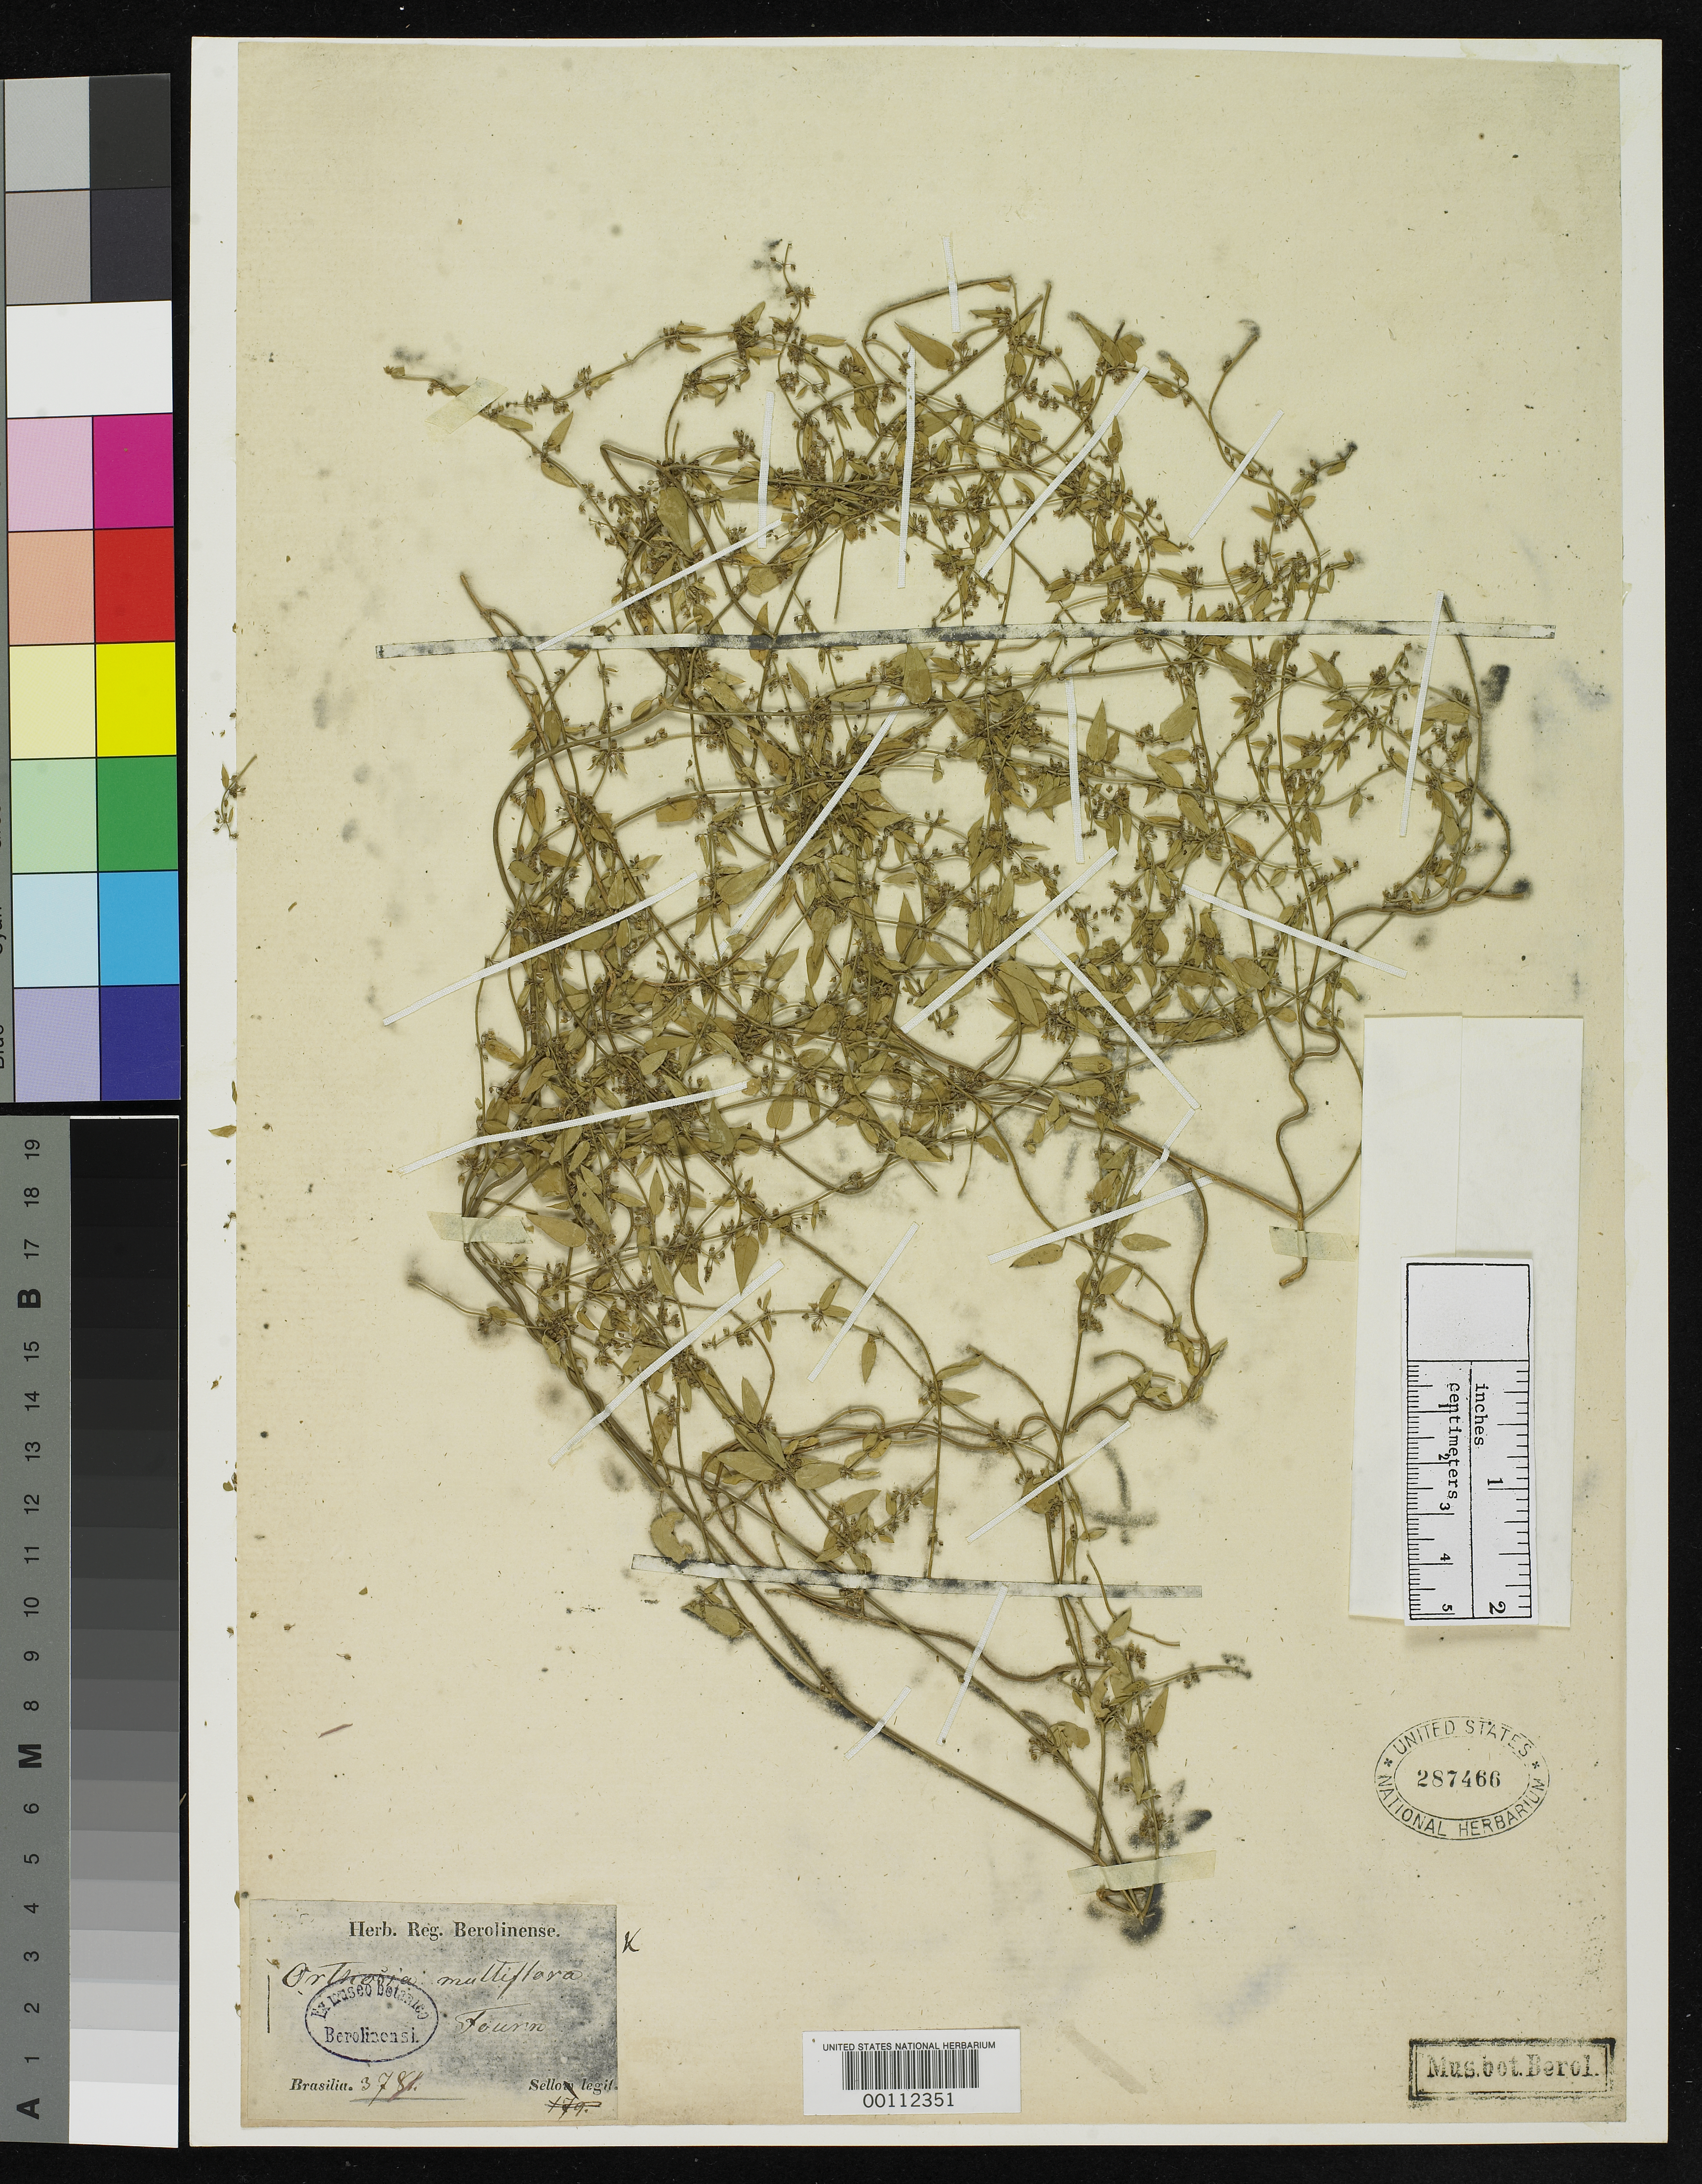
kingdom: Plantae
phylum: Tracheophyta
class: Magnoliopsida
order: Gentianales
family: Apocynaceae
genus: Orthosia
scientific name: Orthosia multiflora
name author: E. Fourn. in Mart.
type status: Isotype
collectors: F. Sellow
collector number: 3781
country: Brazil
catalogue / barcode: US 287466